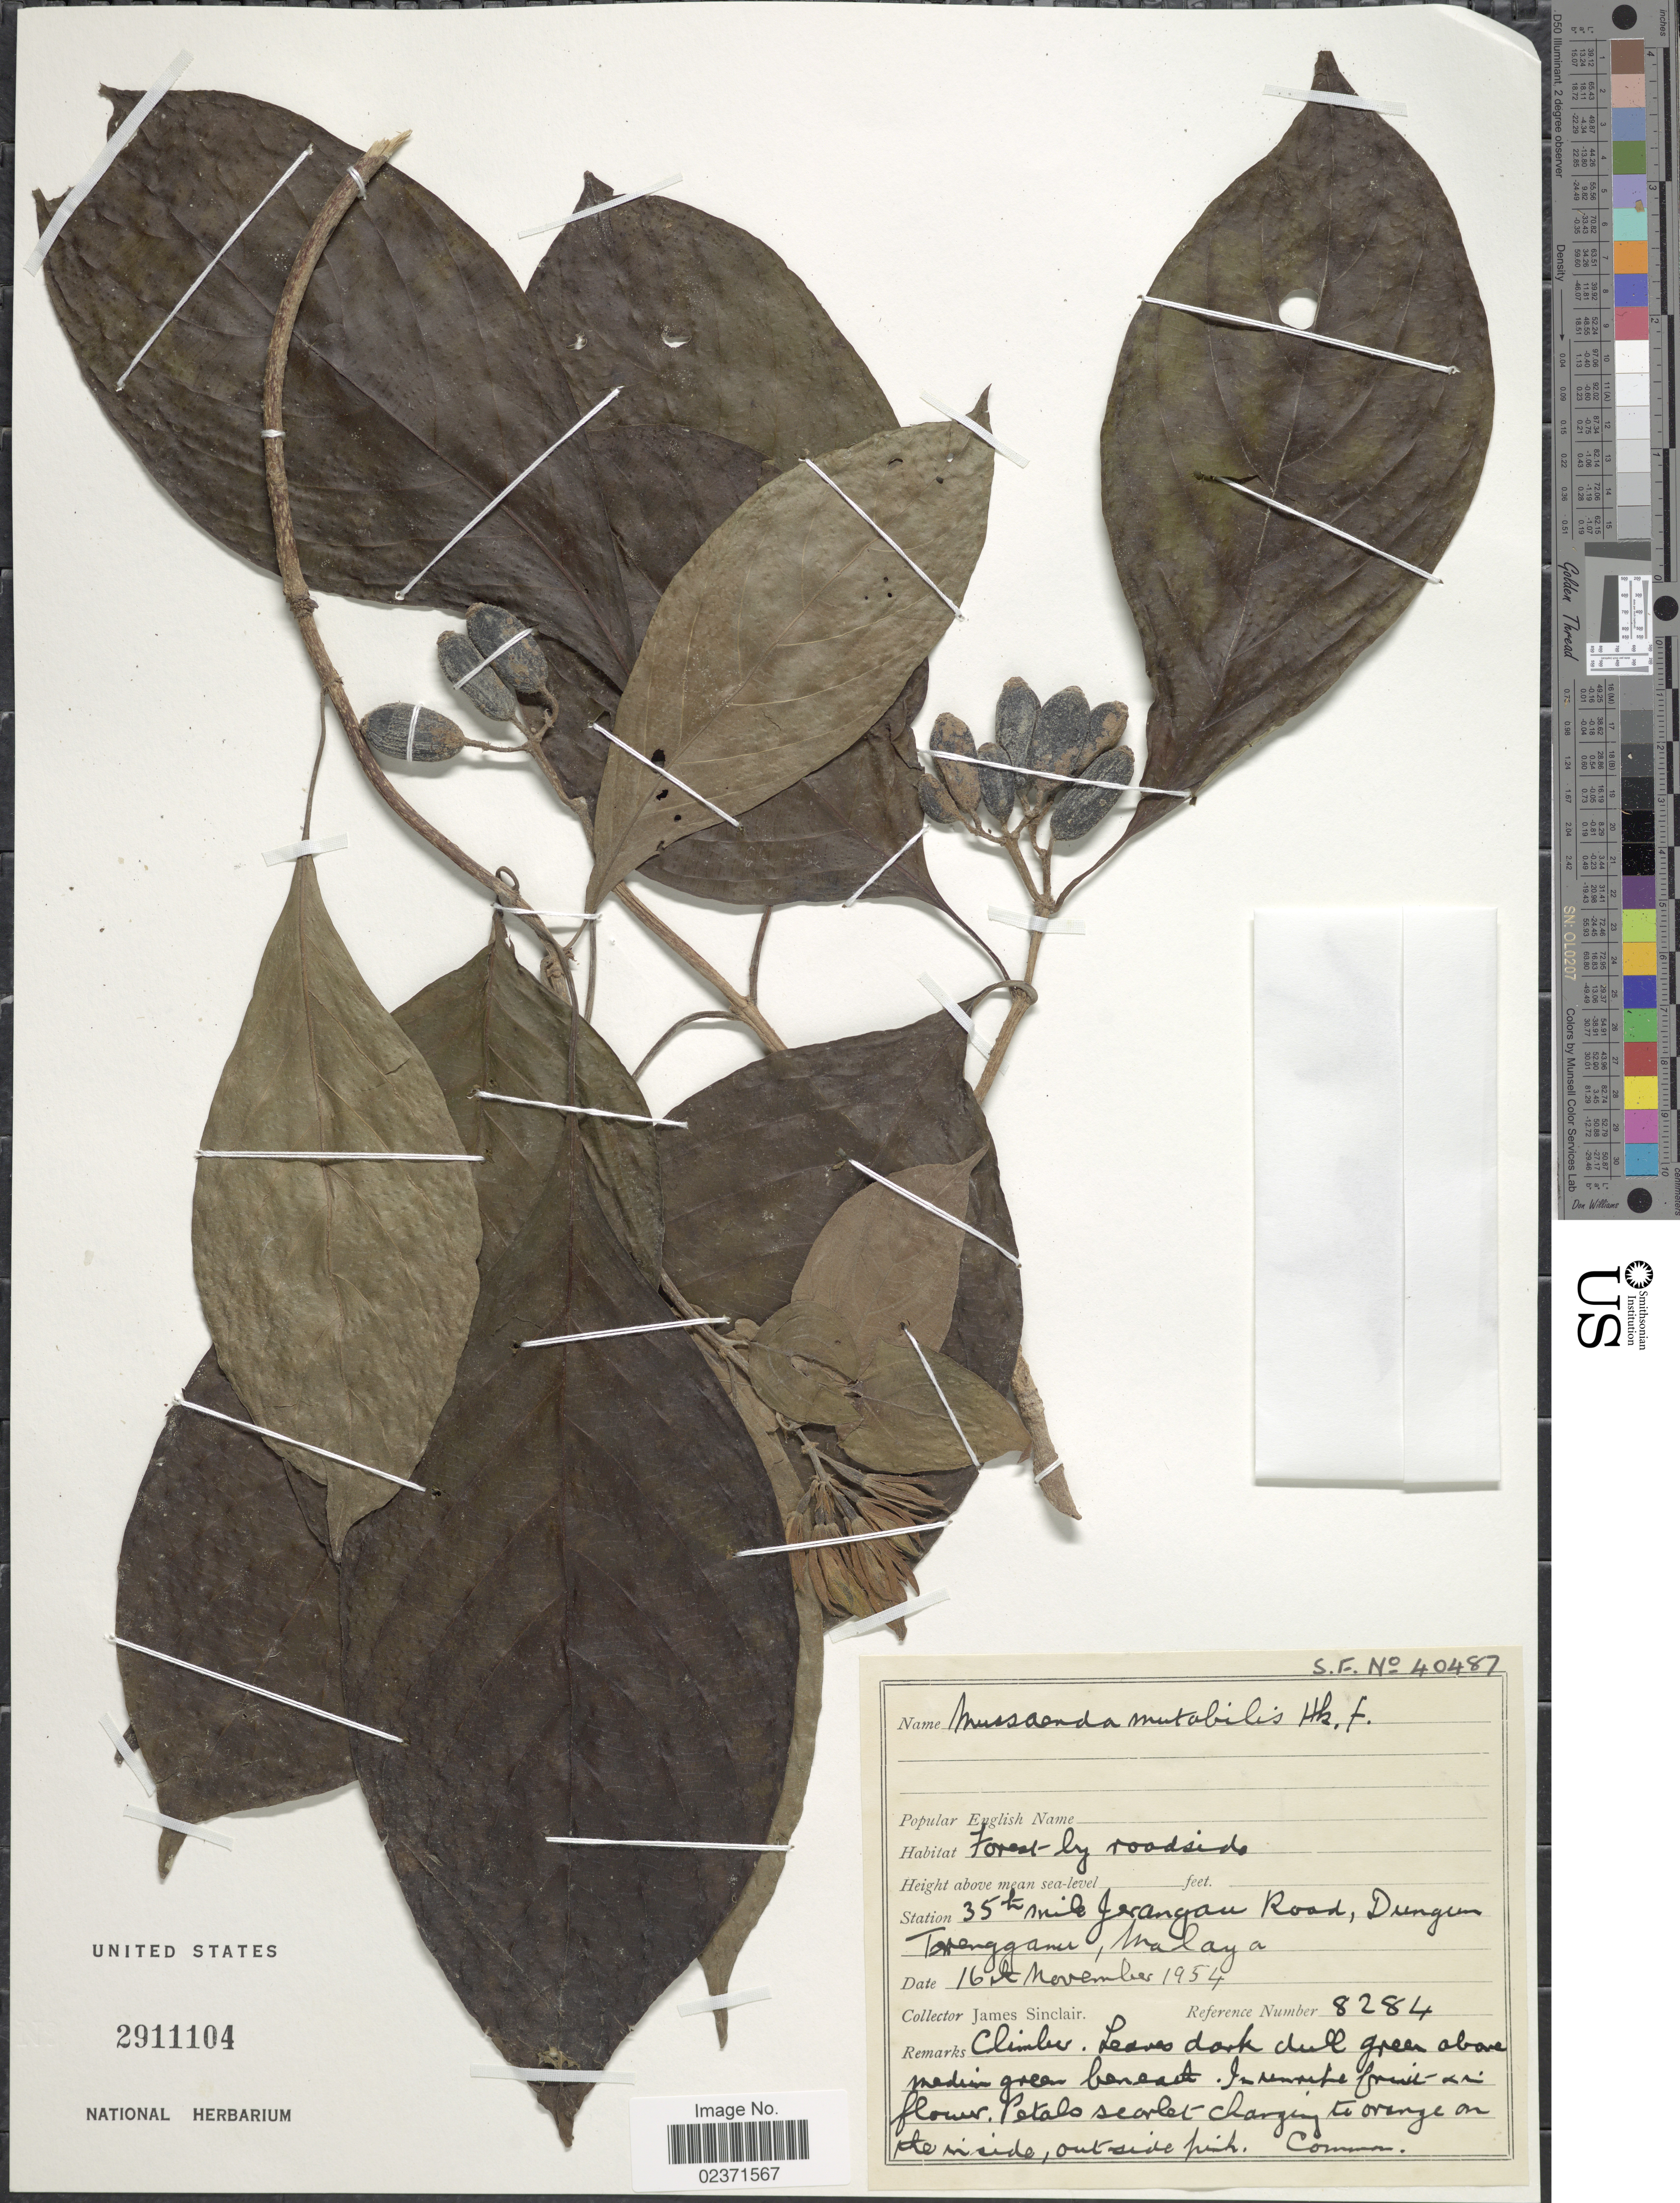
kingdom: Plantae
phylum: Tracheophyta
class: Magnoliopsida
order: Gentianales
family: Rubiaceae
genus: Mussaenda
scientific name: Mussaenda mutabilis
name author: Hemsl.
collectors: J. Sinclair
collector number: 8284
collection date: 1954-11-16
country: Malaysia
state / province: Terengganu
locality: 35th mile Jerangan Road, Dungen Terengganu, Malaya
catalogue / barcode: US 2911104